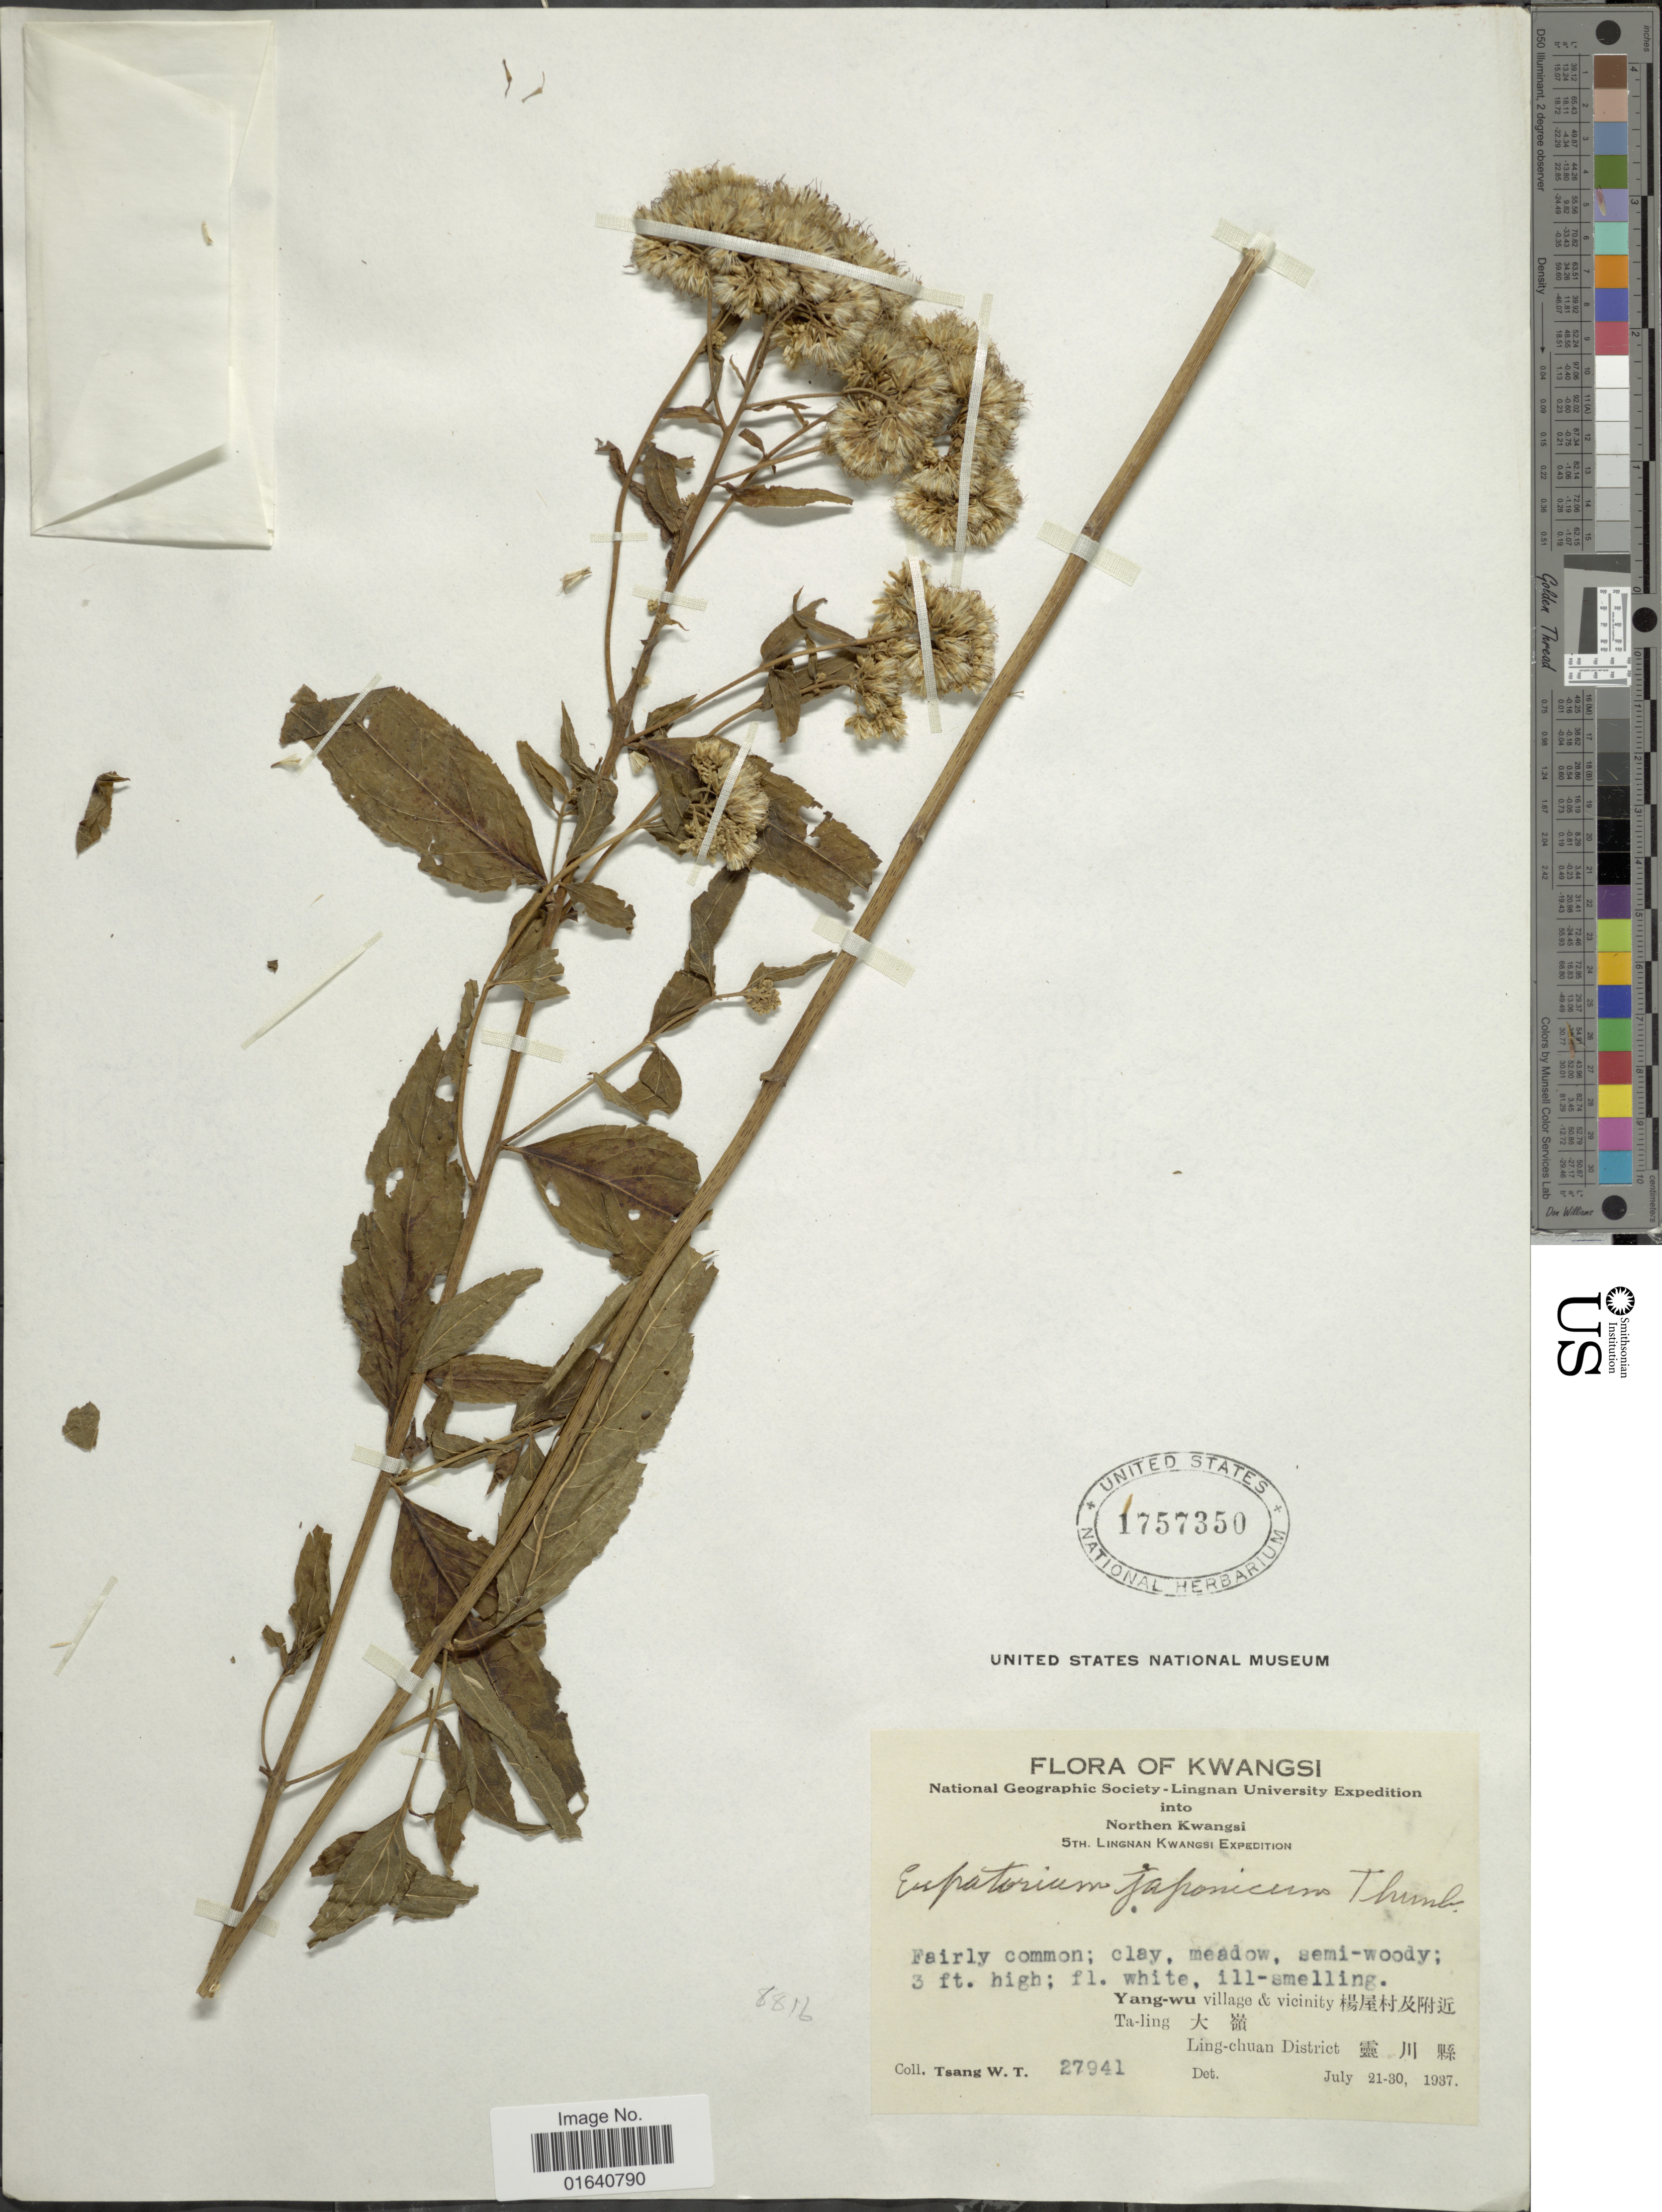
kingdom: Plantae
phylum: Tracheophyta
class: Magnoliopsida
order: Asterales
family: Asteraceae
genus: Eupatorium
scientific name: Eupatorium japonicum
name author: Thunb.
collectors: W. T. Tsang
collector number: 27941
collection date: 1937-01-21/1937-01-30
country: China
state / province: Guangxi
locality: Kwasi,Yang-wu village & vicinity, Ta-ling, Ling-chuan District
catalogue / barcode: US 1757350